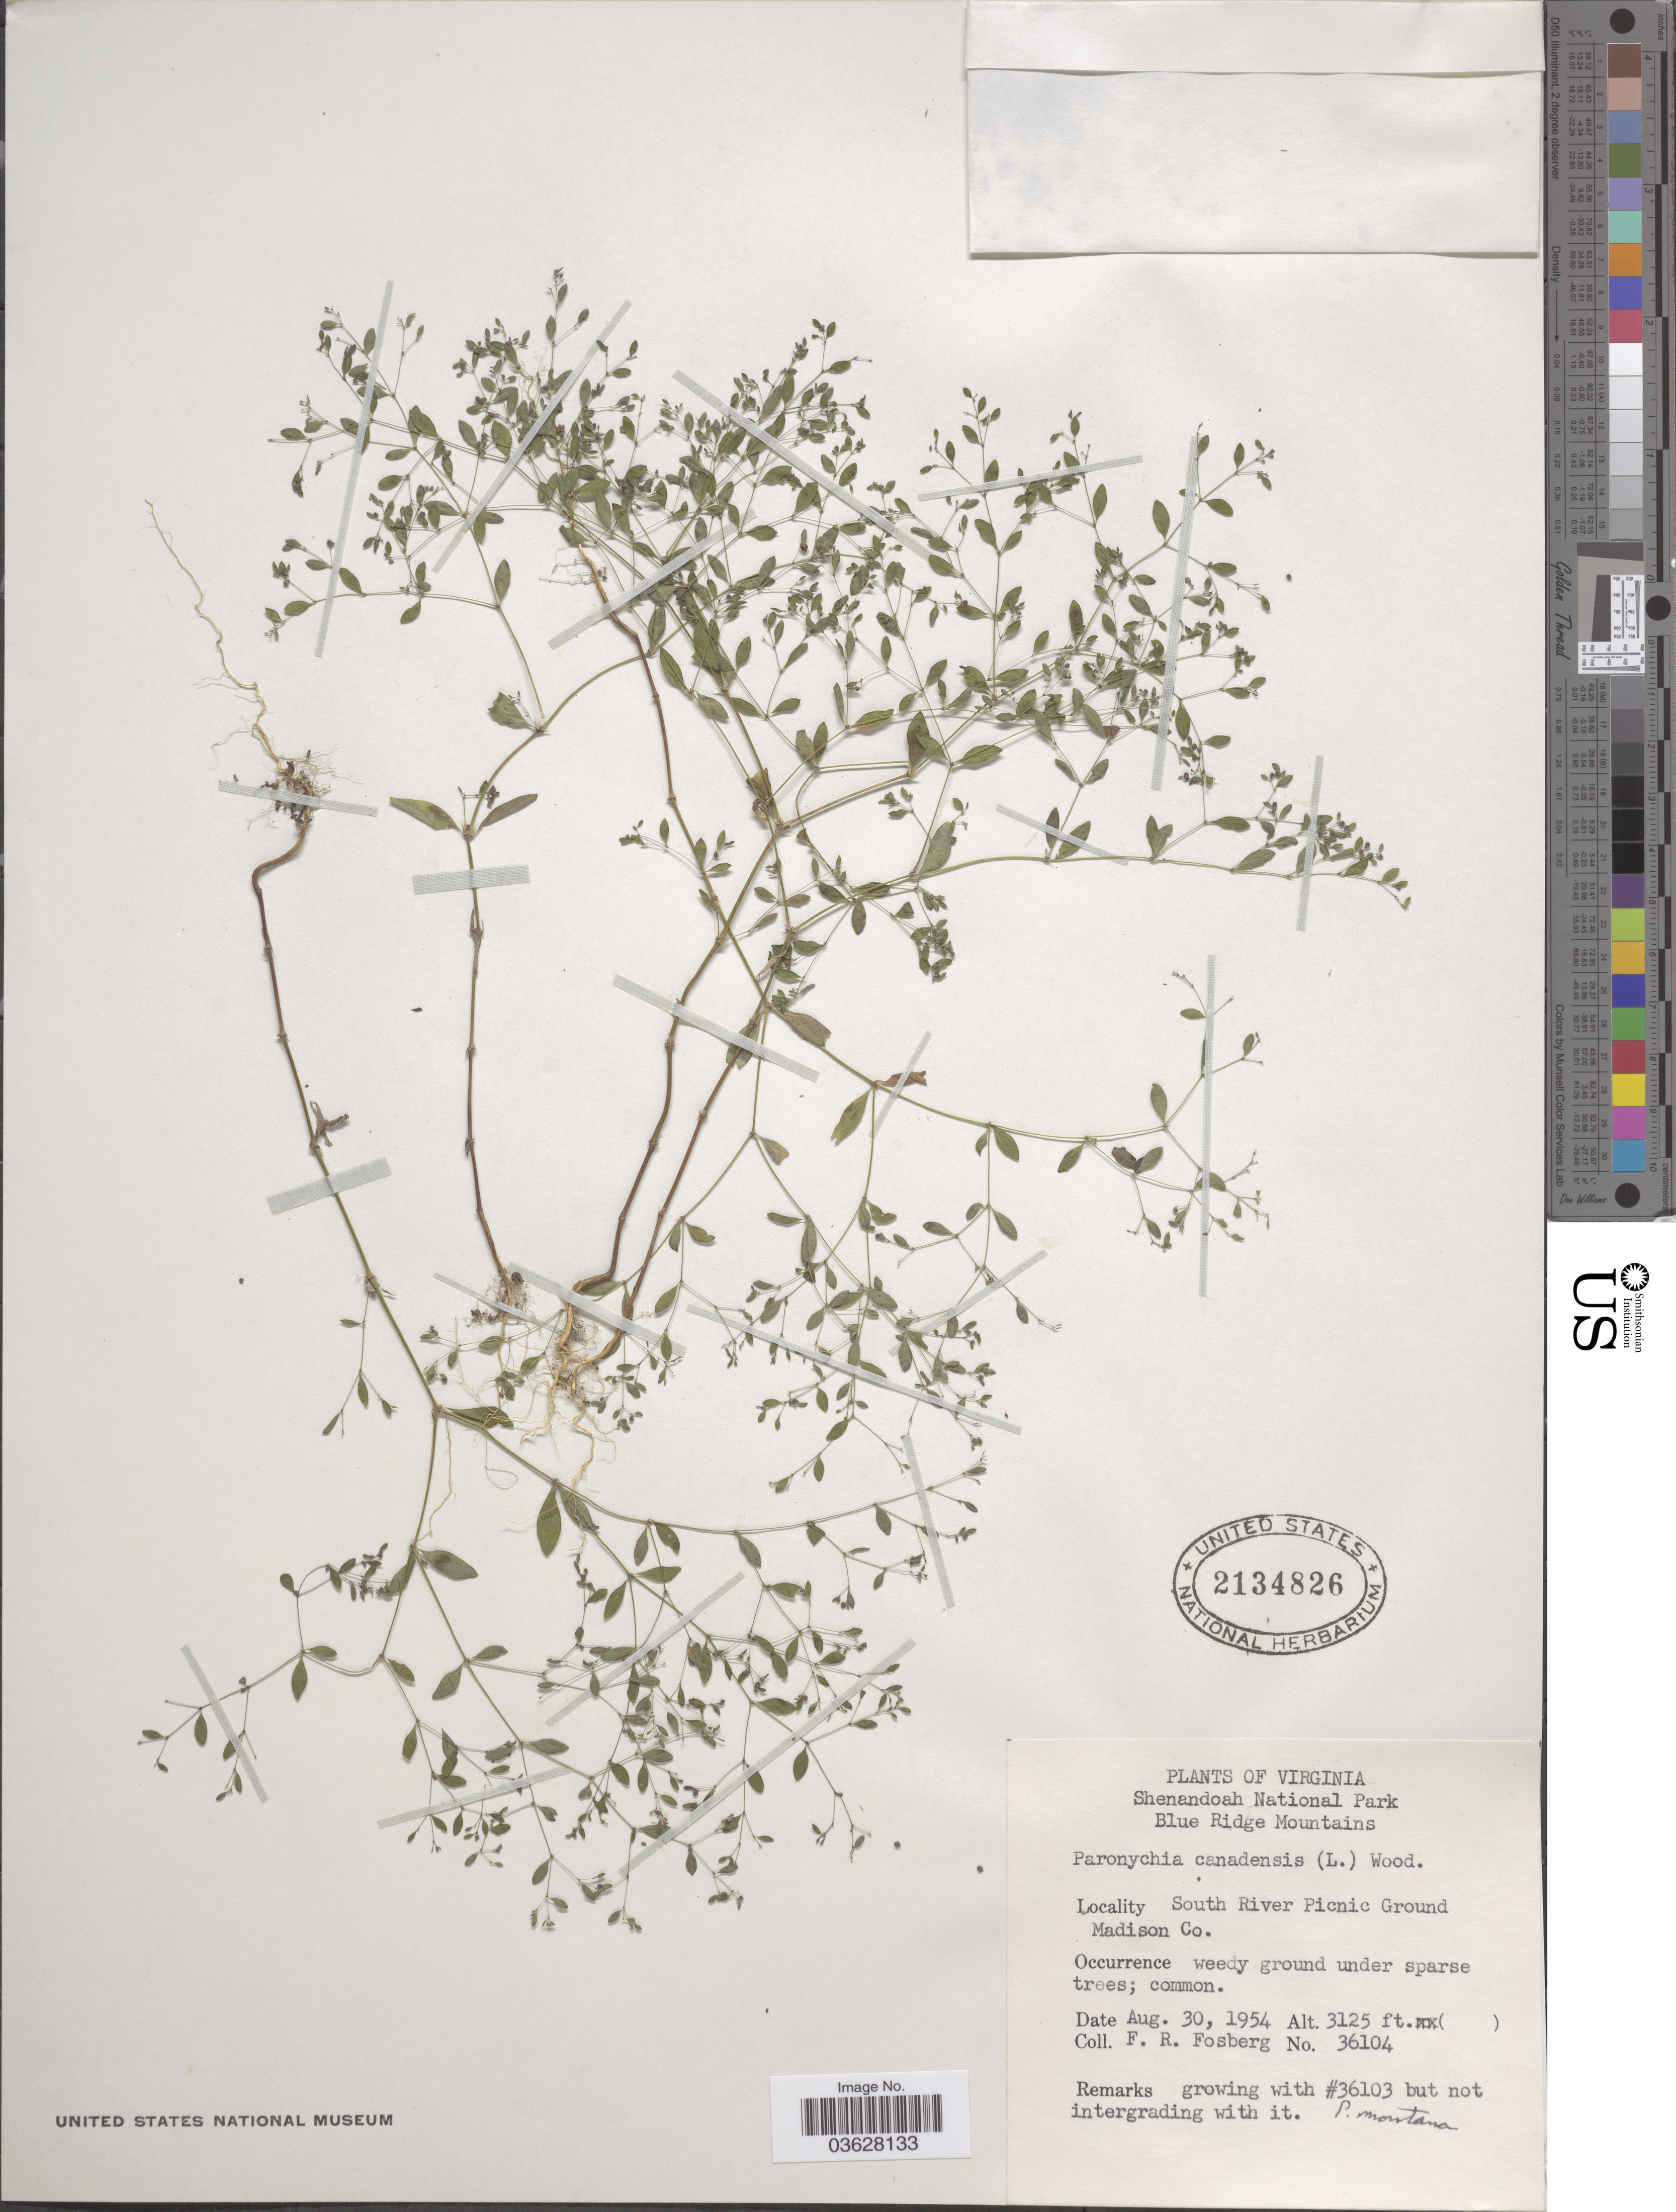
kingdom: Plantae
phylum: Tracheophyta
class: Magnoliopsida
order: Caryophyllales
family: Caryophyllaceae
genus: Paronychia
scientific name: Paronychia sp.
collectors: F. R. Fosberg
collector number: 36104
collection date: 1954-08-30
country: United States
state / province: Virginia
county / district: Madison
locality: Shenandoah National Park. Blue Ridge Mountains. South River Picnic Ground Madison Co.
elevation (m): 952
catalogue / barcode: US 2134826